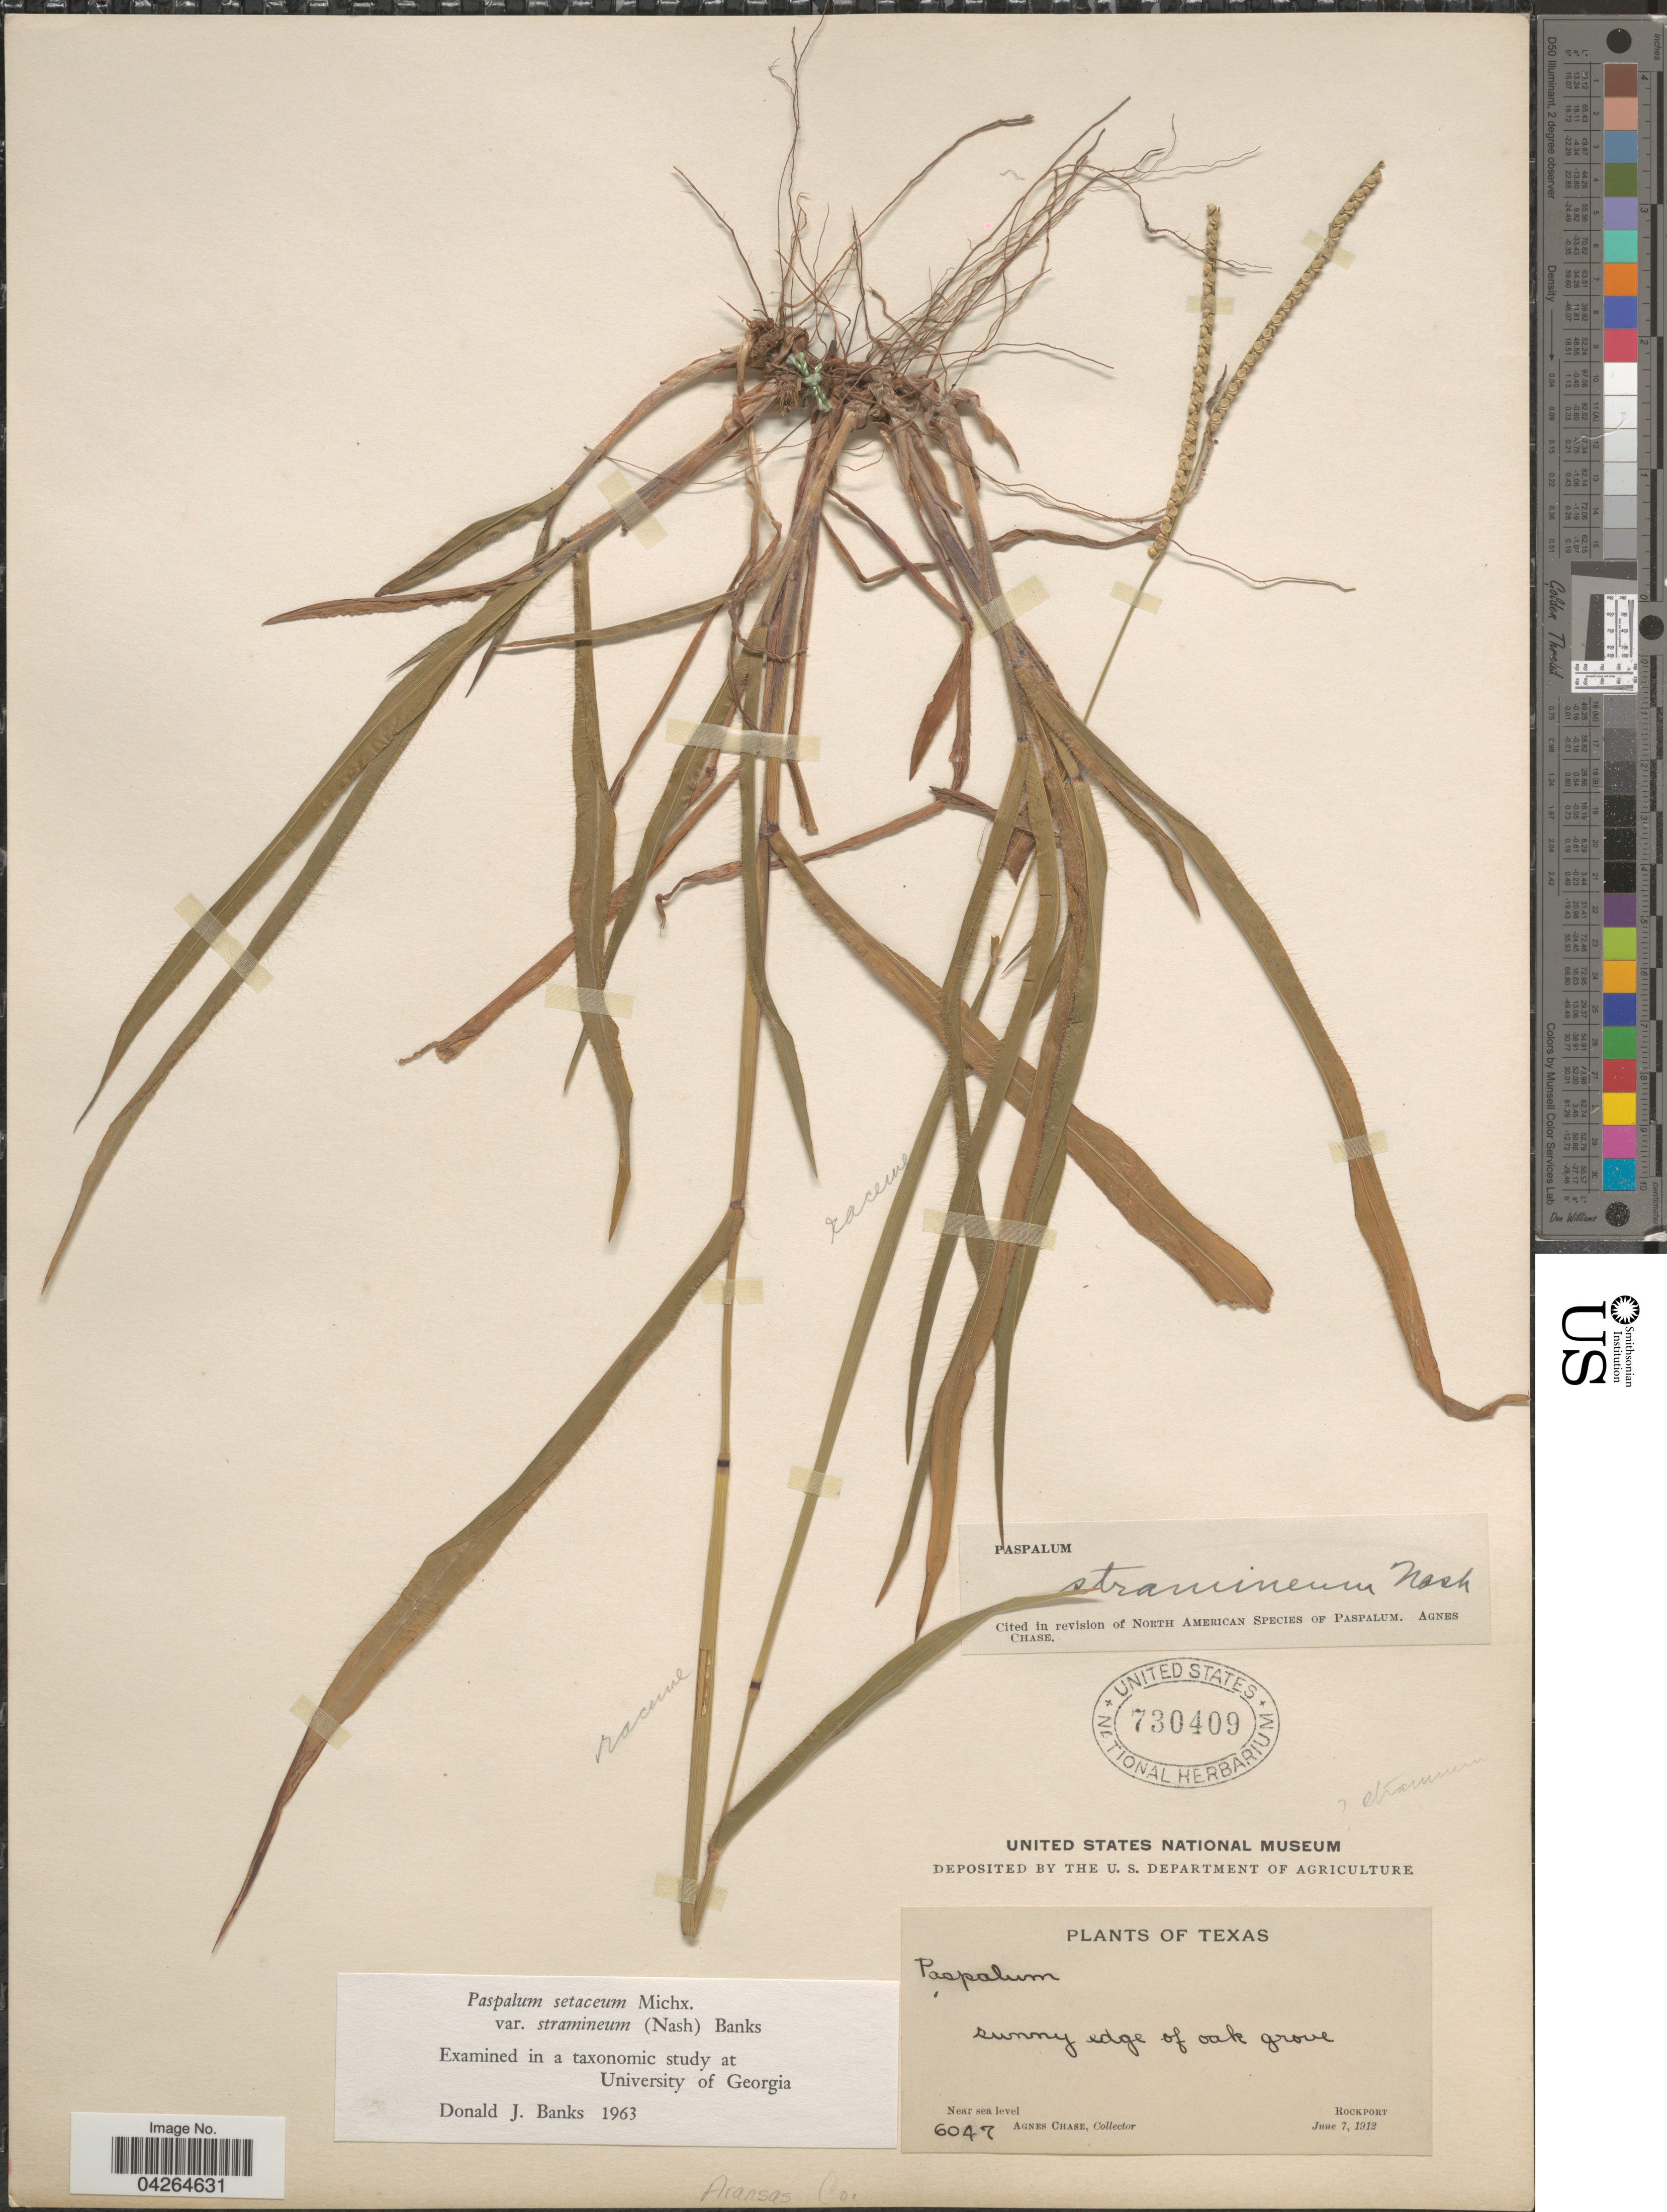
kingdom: Plantae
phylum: Tracheophyta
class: Liliopsida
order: Poales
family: Poaceae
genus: Paspalum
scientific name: Paspalum setaceum var. stramineum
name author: (Nash) D.J. Banks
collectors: A. Chase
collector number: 6047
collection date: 1912-06-07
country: United States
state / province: Texas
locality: Rockport. Aransas Co.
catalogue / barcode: US 730409